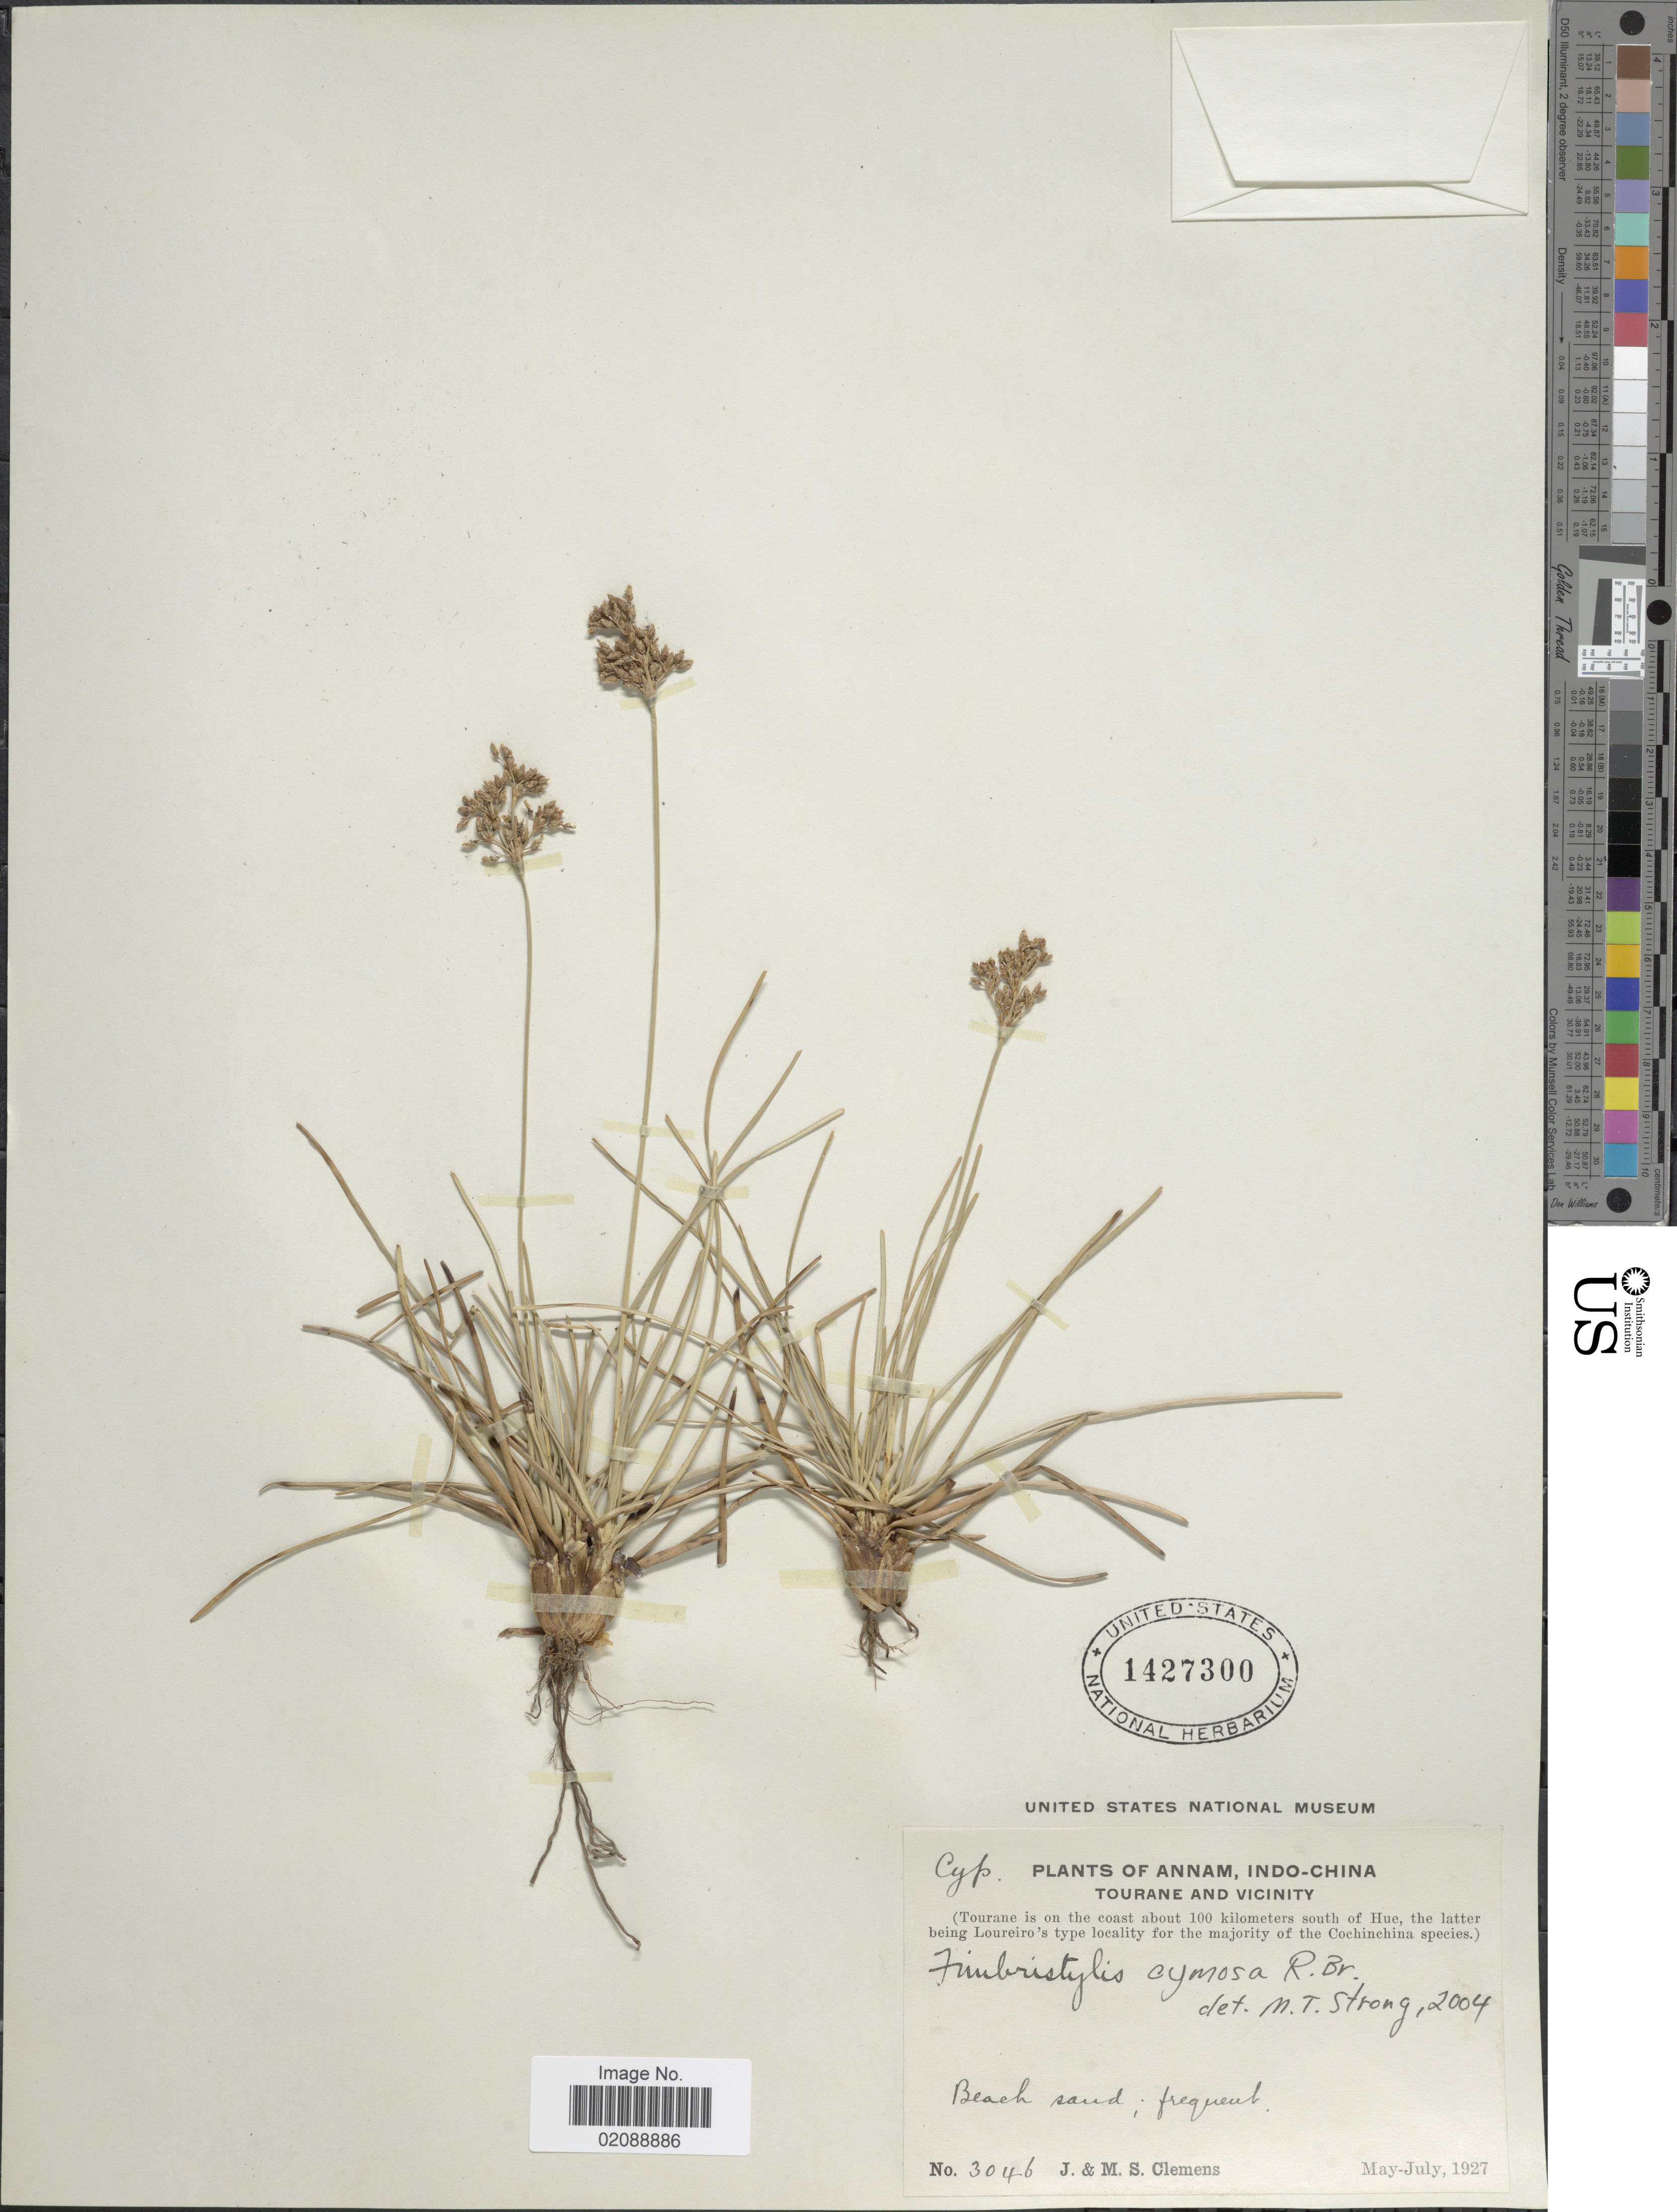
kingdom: Plantae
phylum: Tracheophyta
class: Liliopsida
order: Poales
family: Cyperaceae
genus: Fimbristylis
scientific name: Fimbristylis cymosa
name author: R. Br.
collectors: J. Clemens & M. S. Clemens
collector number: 3046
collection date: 1927-05/1927-07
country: Vietnam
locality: Annam, Tourane and vicinity (Tourane is on the coast about 100 kilometers south of Hue), Beach sand.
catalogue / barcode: US 1427300